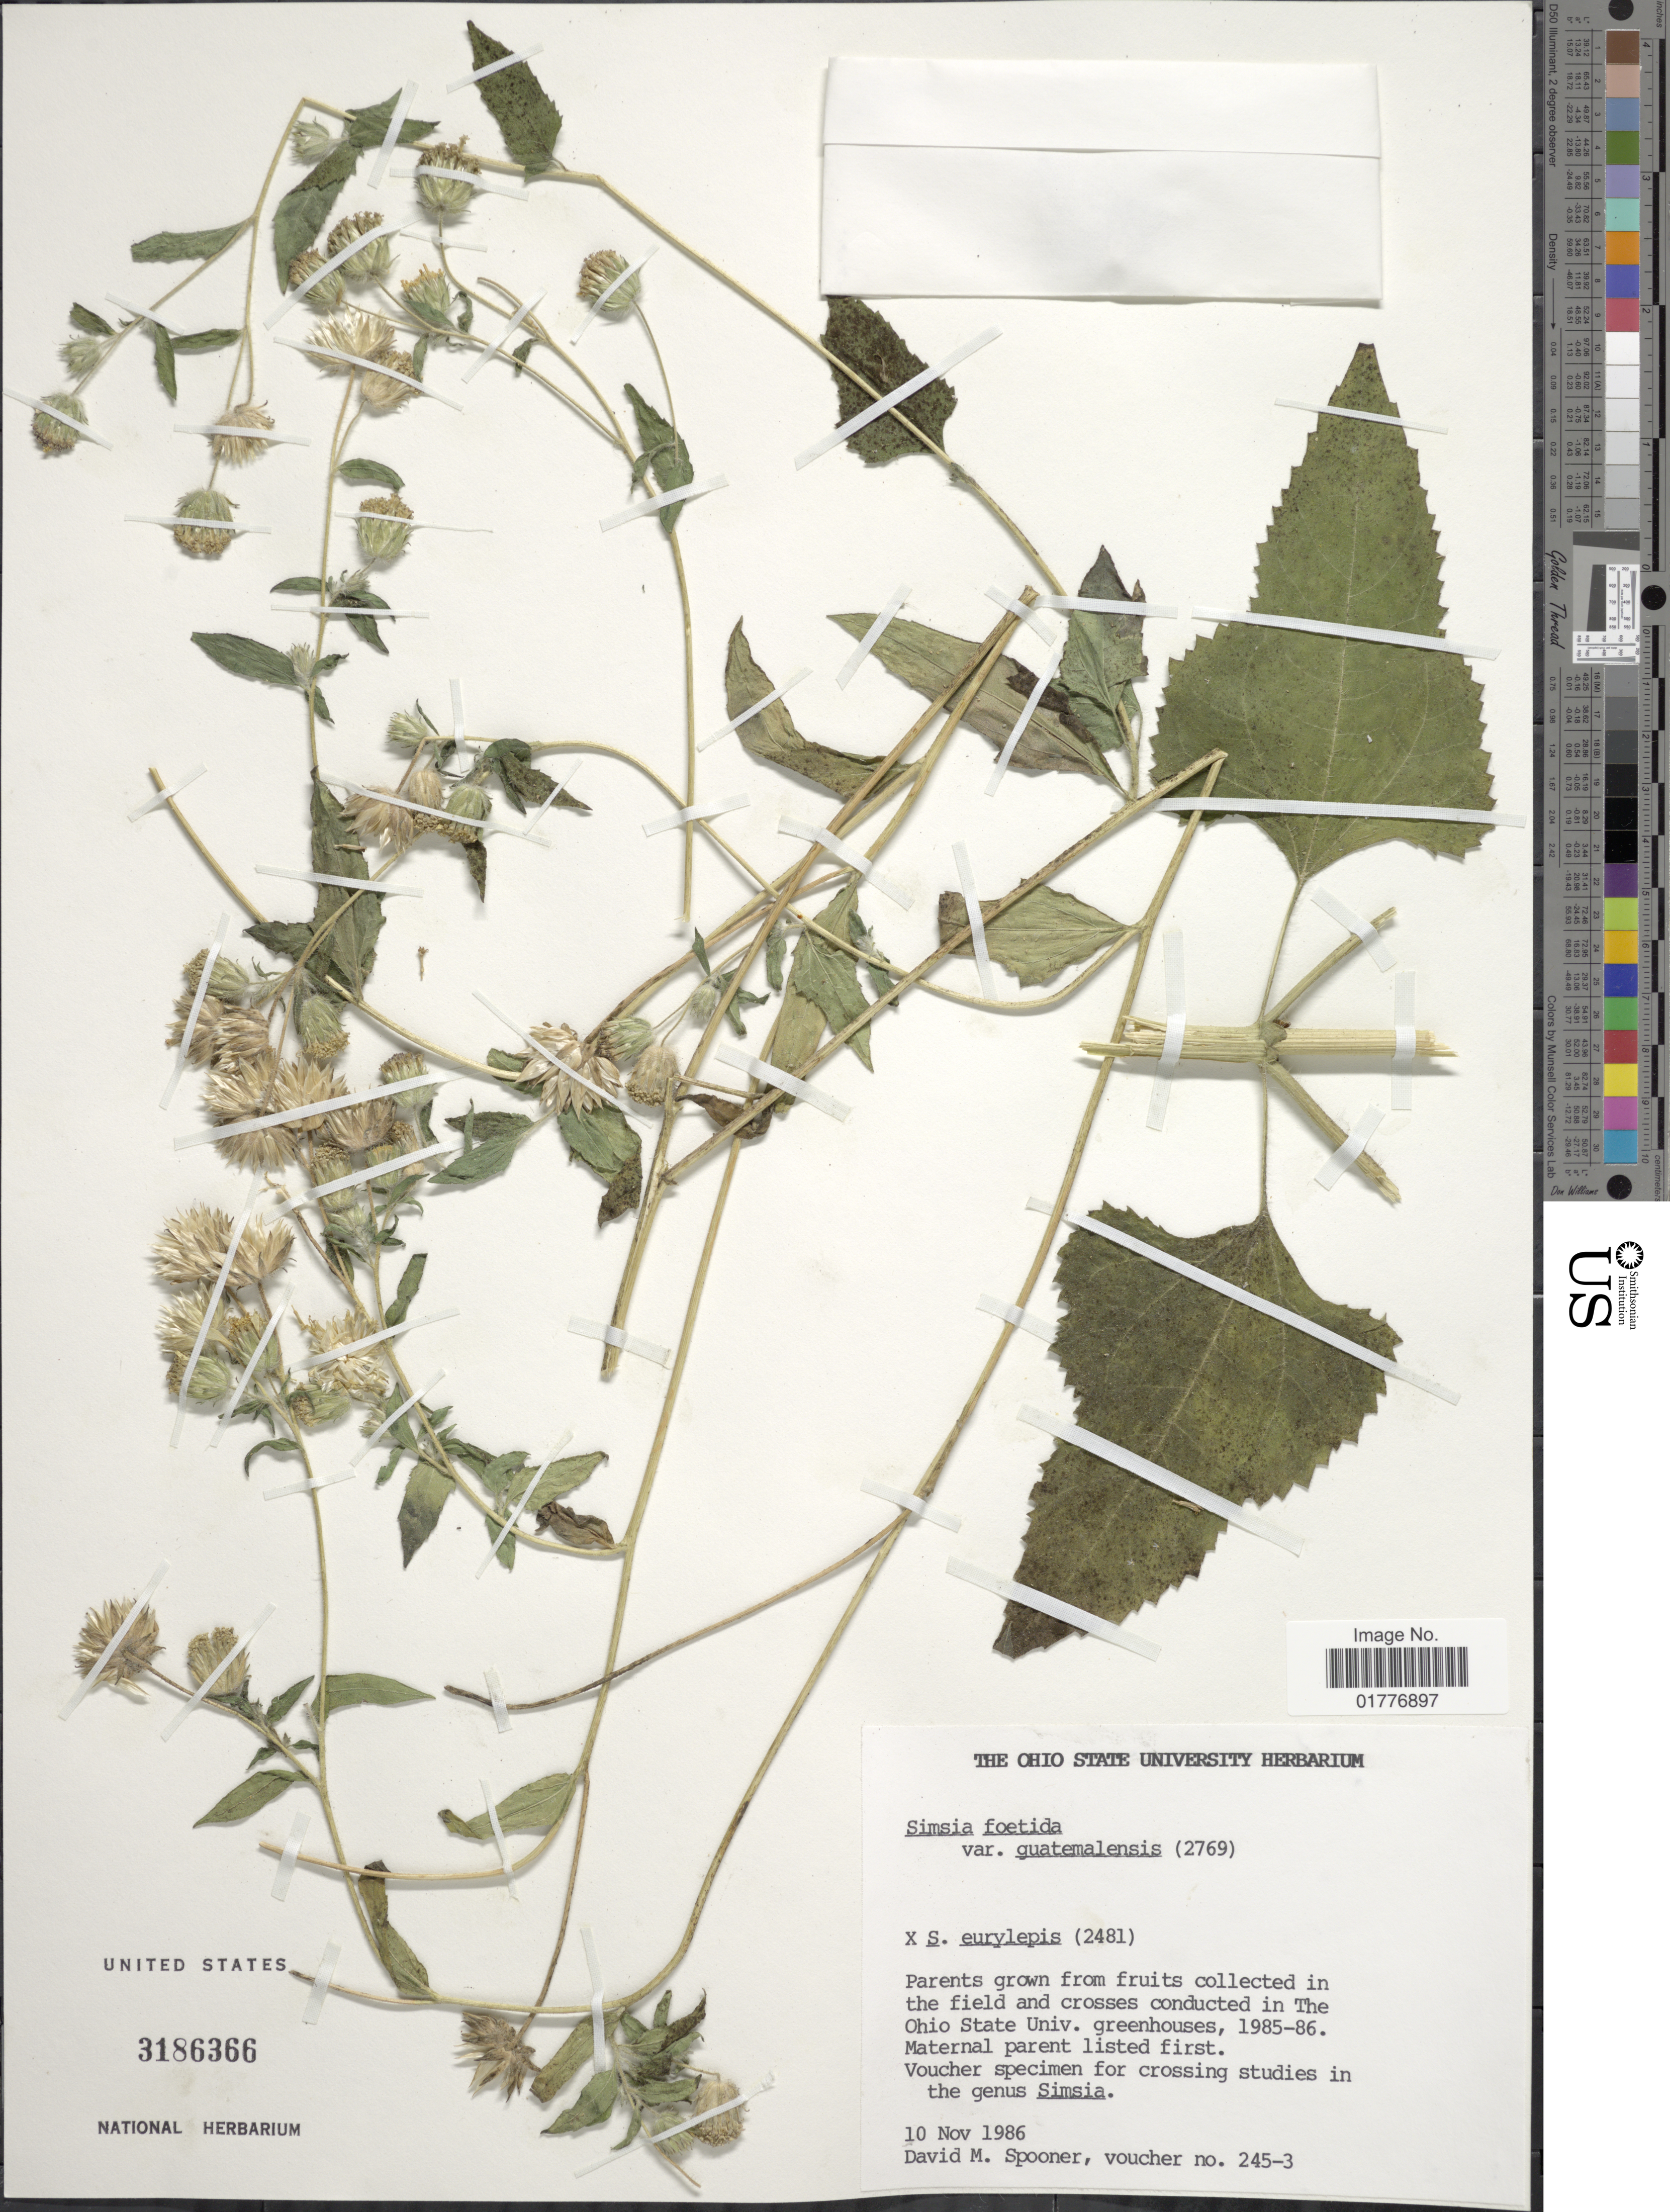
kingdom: Plantae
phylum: Tracheophyta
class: Magnoliopsida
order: Asterales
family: Asteraceae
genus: Simsia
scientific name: Simsia foetida var. foetida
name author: (Cav.) S.F. Blake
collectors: D. Spooner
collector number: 245-3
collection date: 1986-11-10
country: United States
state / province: Ohio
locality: In the field and crosses conducted in The Ohio State Univ. greenhouses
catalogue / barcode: US 3186366